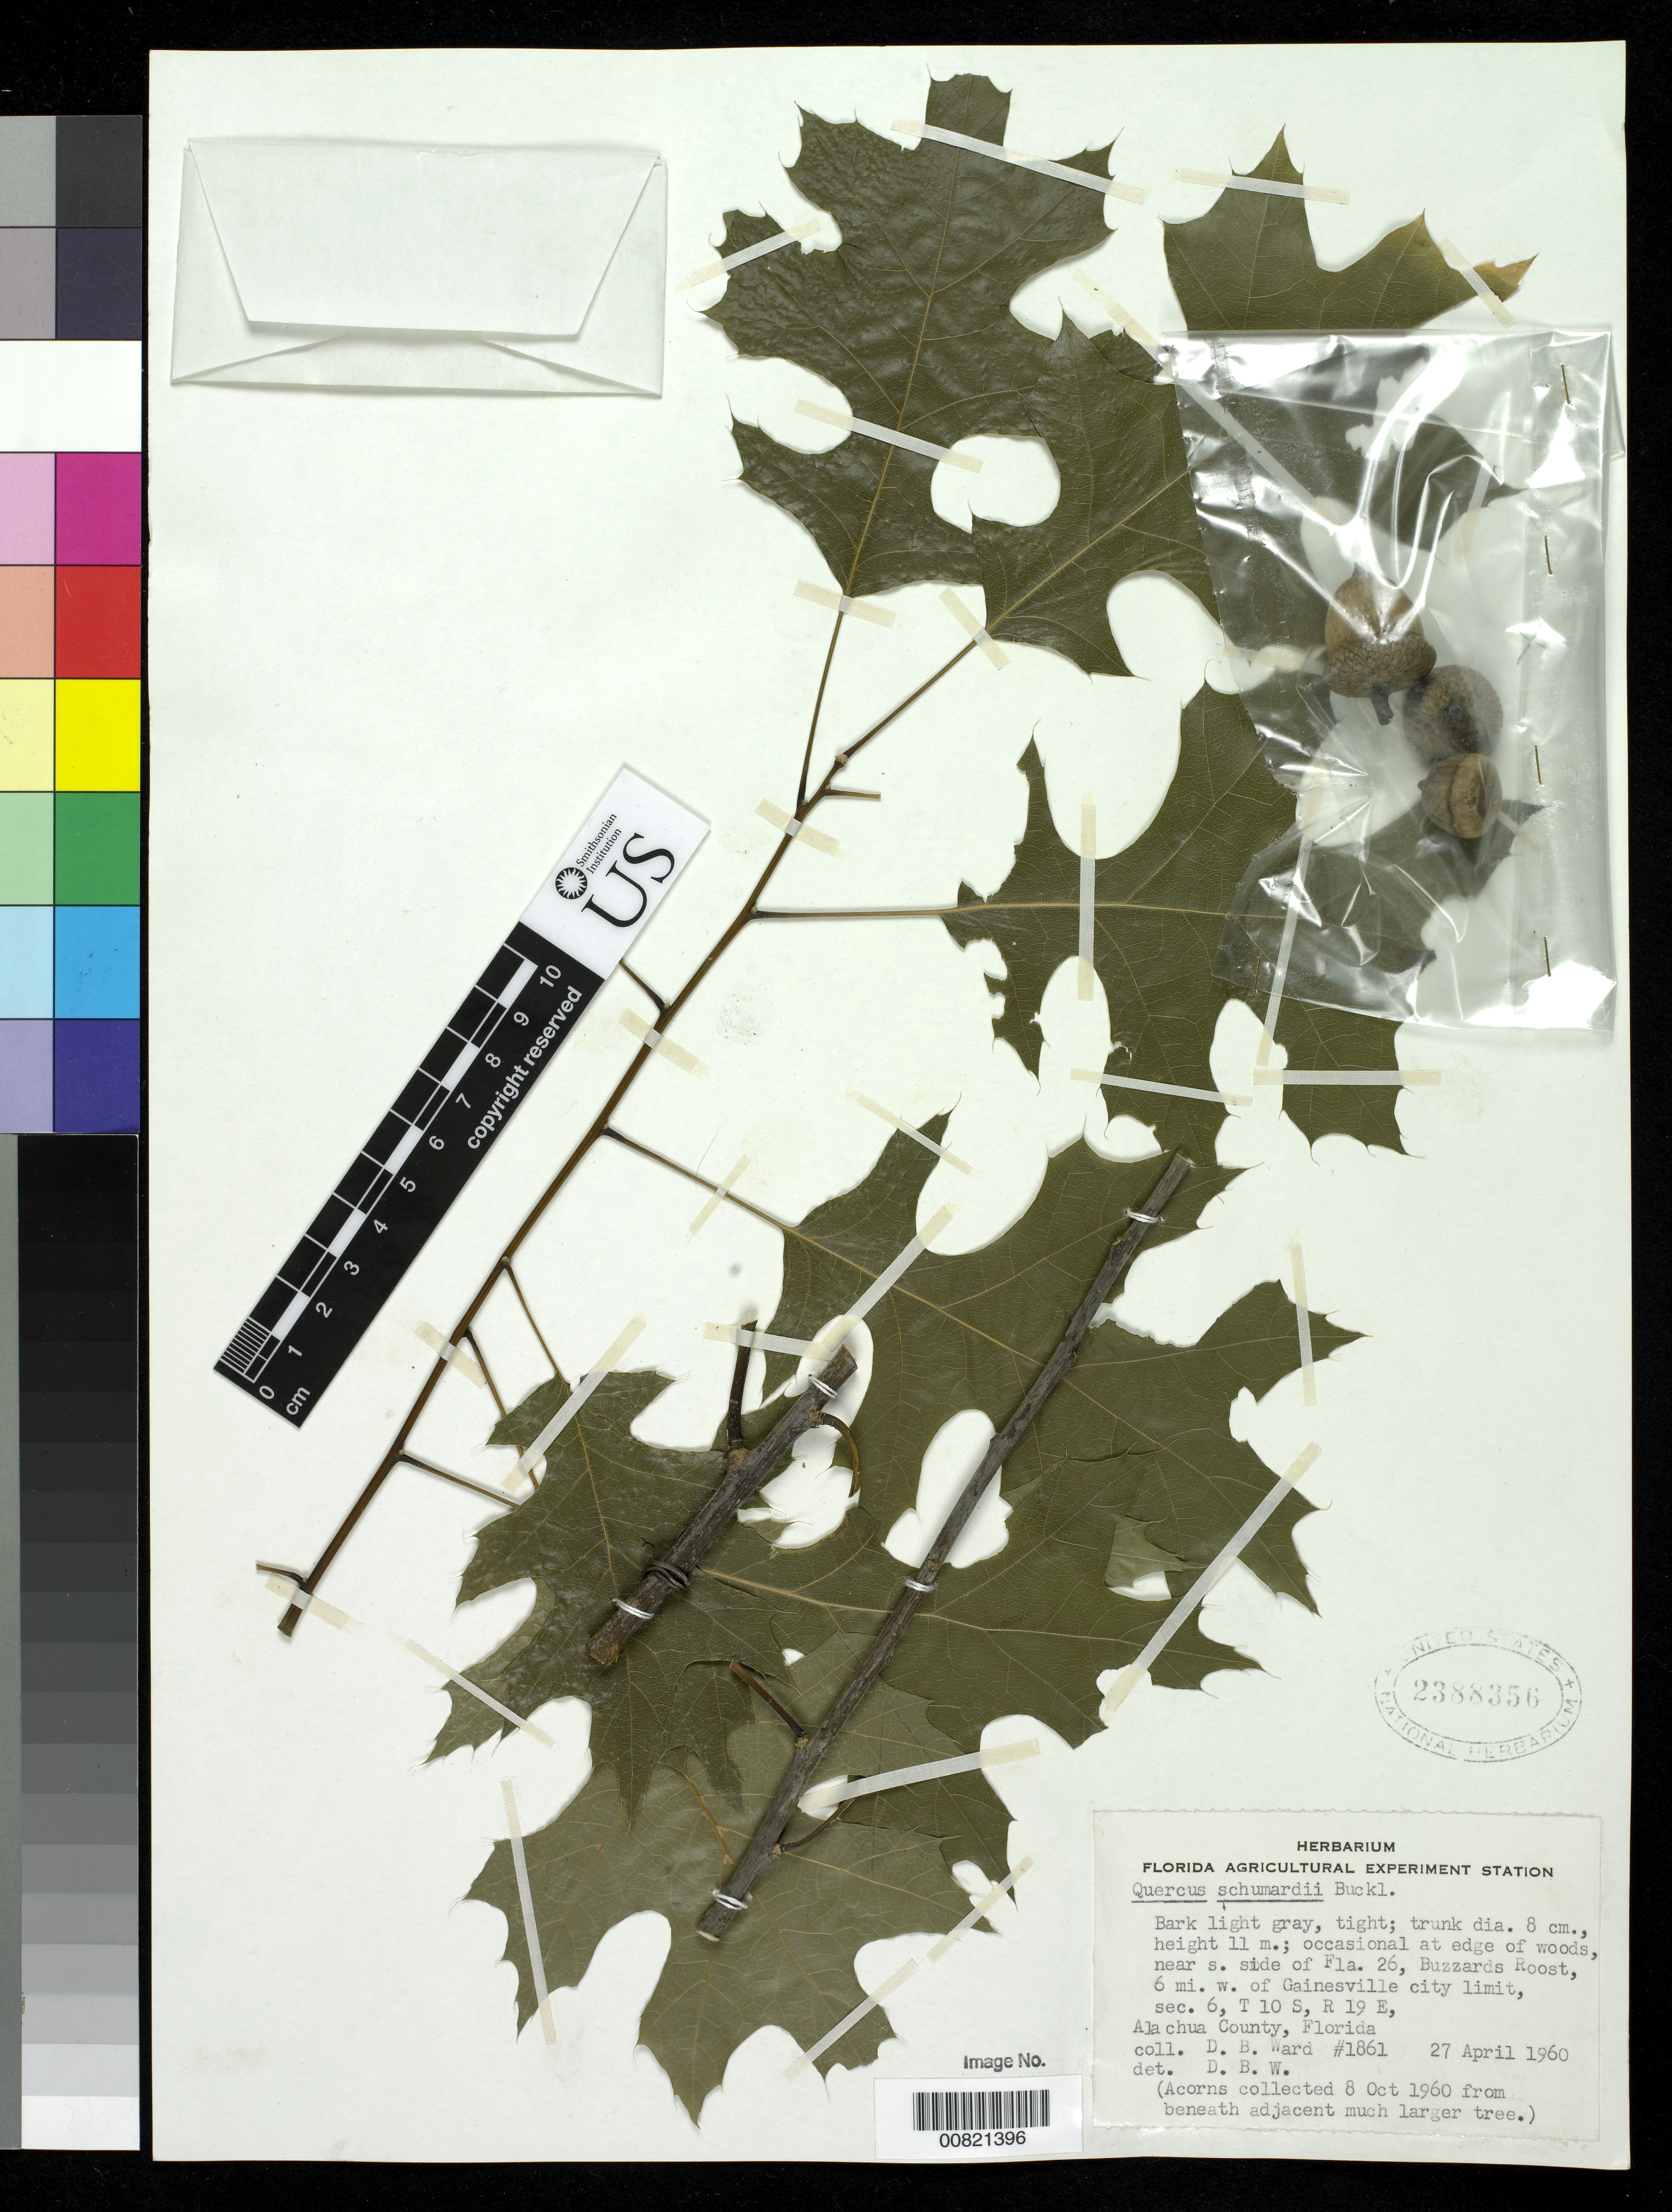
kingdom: Plantae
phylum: Tracheophyta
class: Magnoliopsida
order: Fagales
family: Fagaceae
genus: Quercus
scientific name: Quercus shumardii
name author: Buckley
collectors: D. B. Ward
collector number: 1861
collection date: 1960-04-27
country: United States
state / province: Florida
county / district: Alachua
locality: Near S side of Fla. 26, Buzzards Roost, 6 m. W of Gainesville city limit, sec. 6, T 10 S, R 19 E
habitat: Occasional at edge of woods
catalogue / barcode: US 2388356